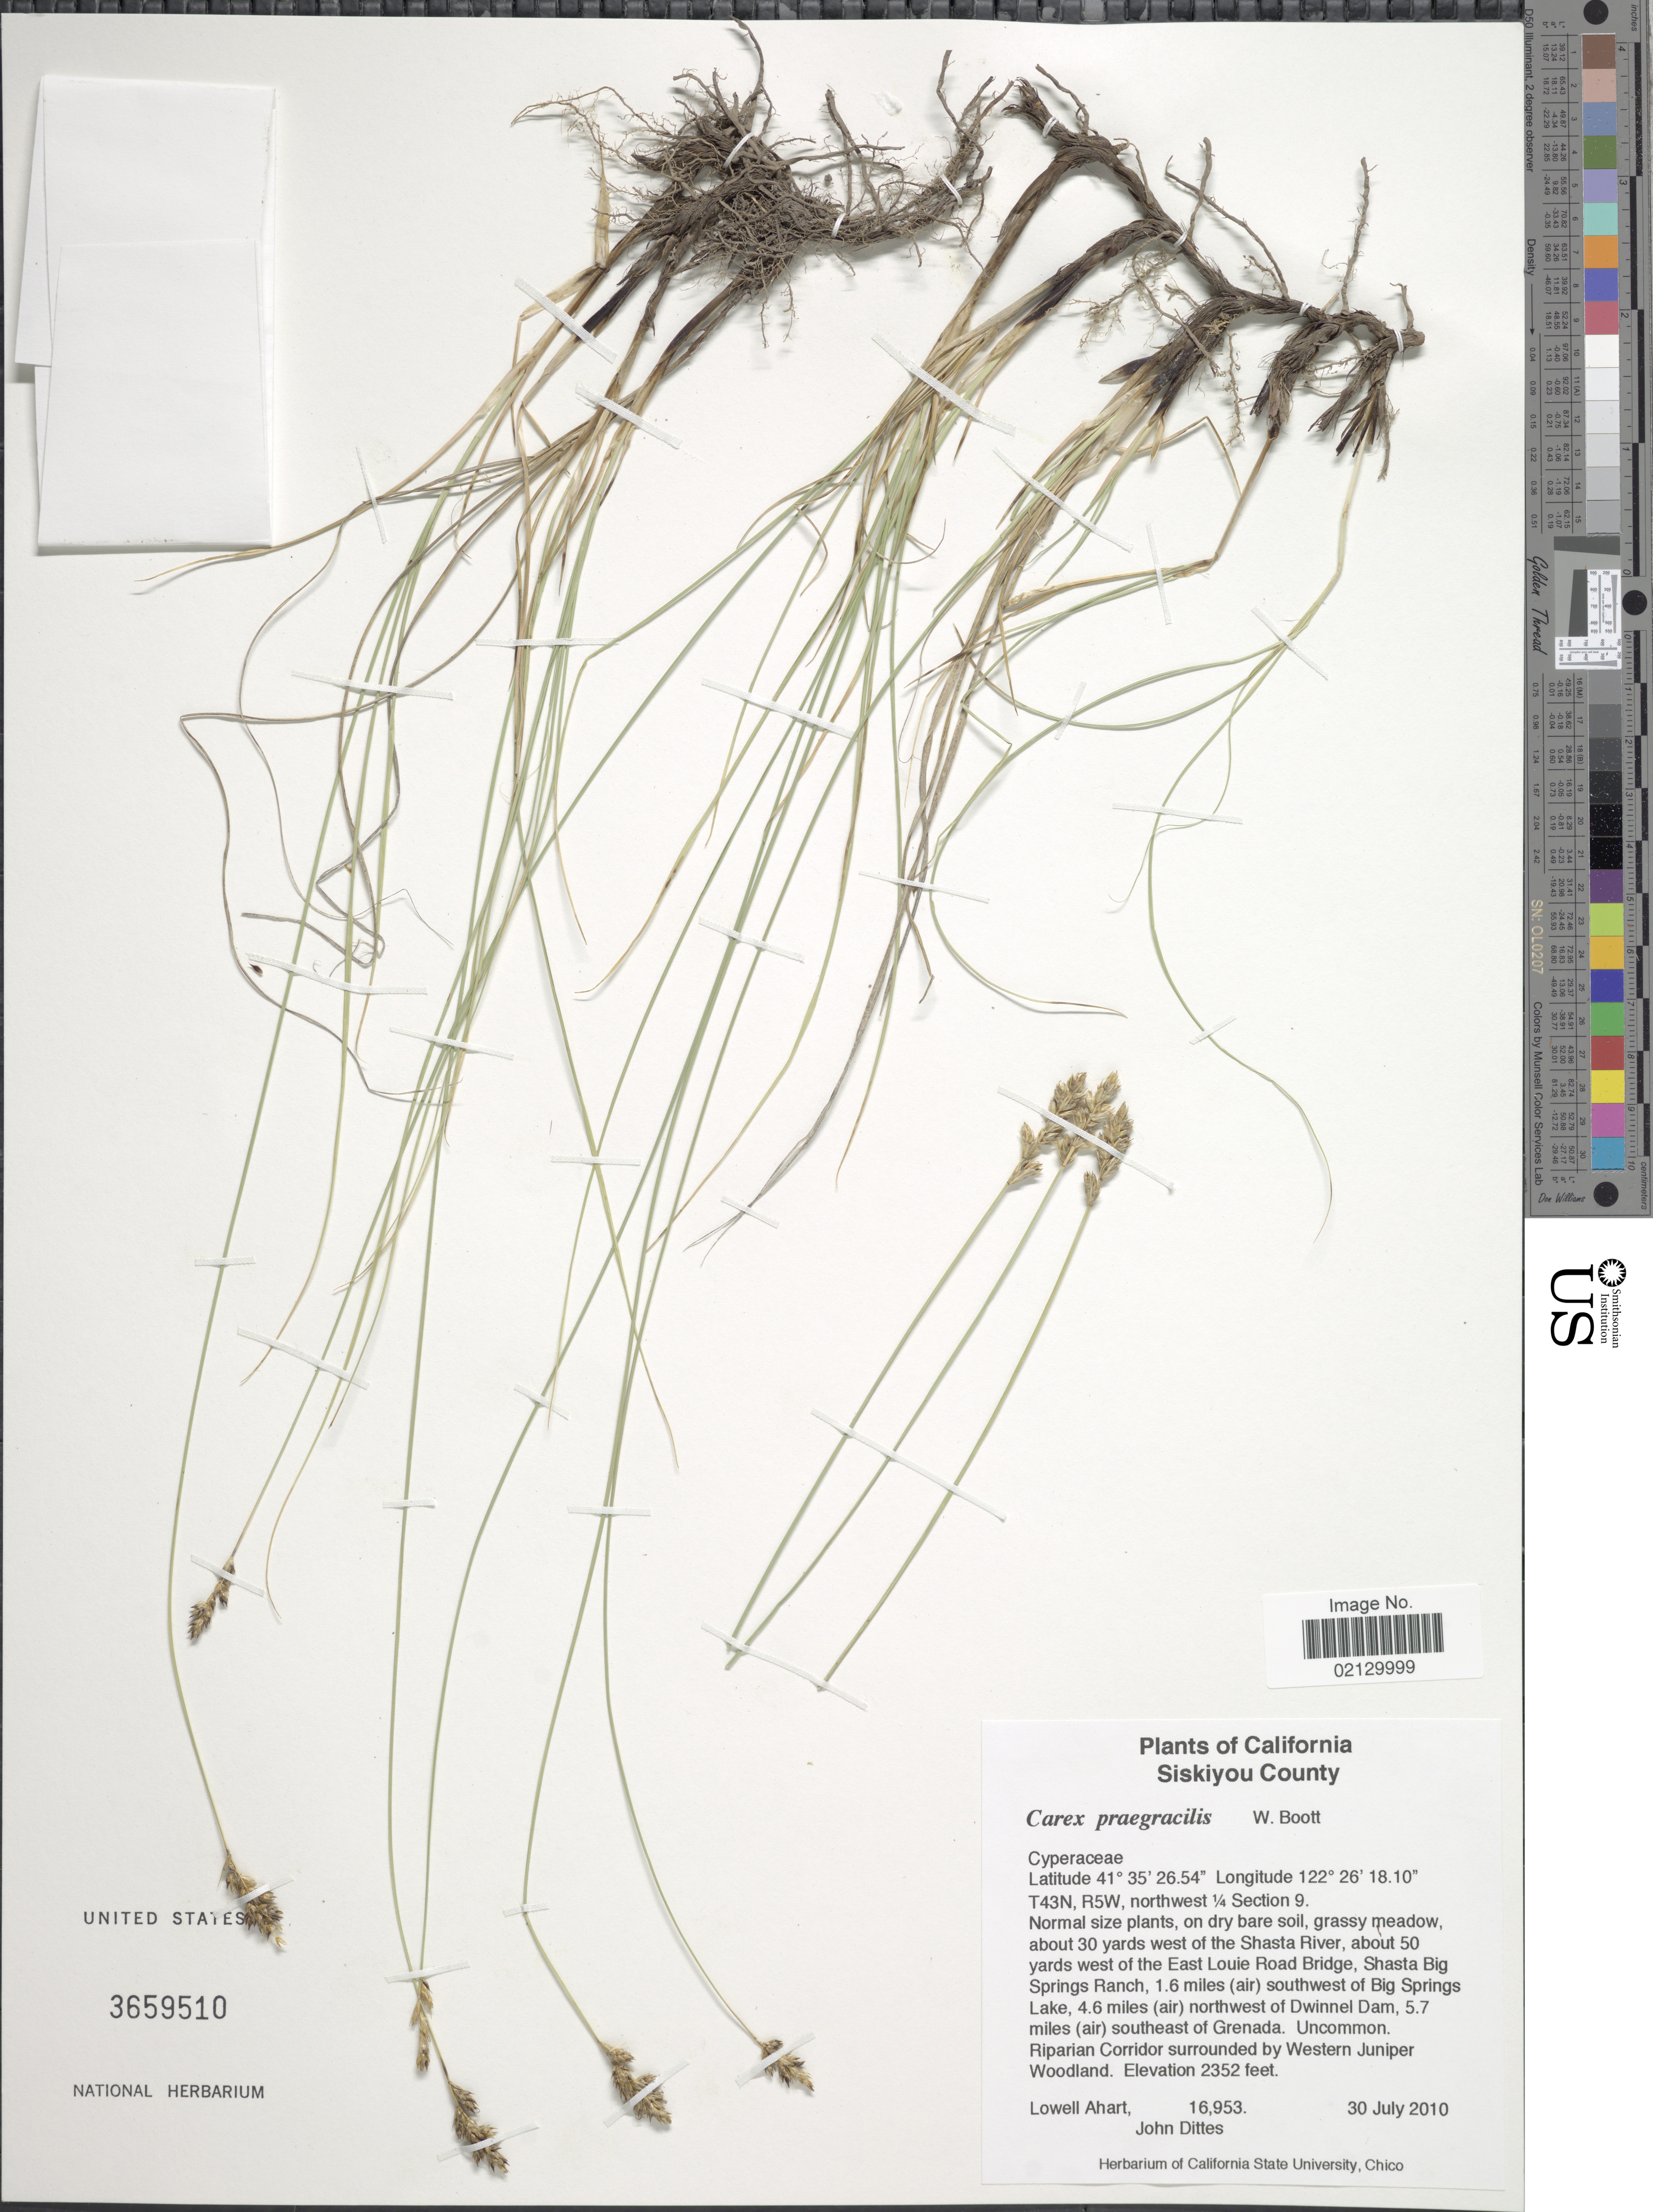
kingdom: Plantae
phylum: Tracheophyta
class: Liliopsida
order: Poales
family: Cyperaceae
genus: Carex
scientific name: Carex praegracilis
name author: W. Boott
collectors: L. Ahart & J. Dittes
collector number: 16953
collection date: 2010-07-30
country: United States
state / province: California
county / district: Siskiyou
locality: T43N, R5W, northwest 1/4 Section 9. About 30 yards west of the Shasta River, about 50 yards west of the East Louie Road Bridge, Shasta Big Springs Ranch, 1.6 miles (air) southwest of Big Springs Lake, 4.6 miles (air) northwest of Dwinnle Dam, 5.7 miles (air) southeast of Grenada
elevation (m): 717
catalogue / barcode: US 3659510